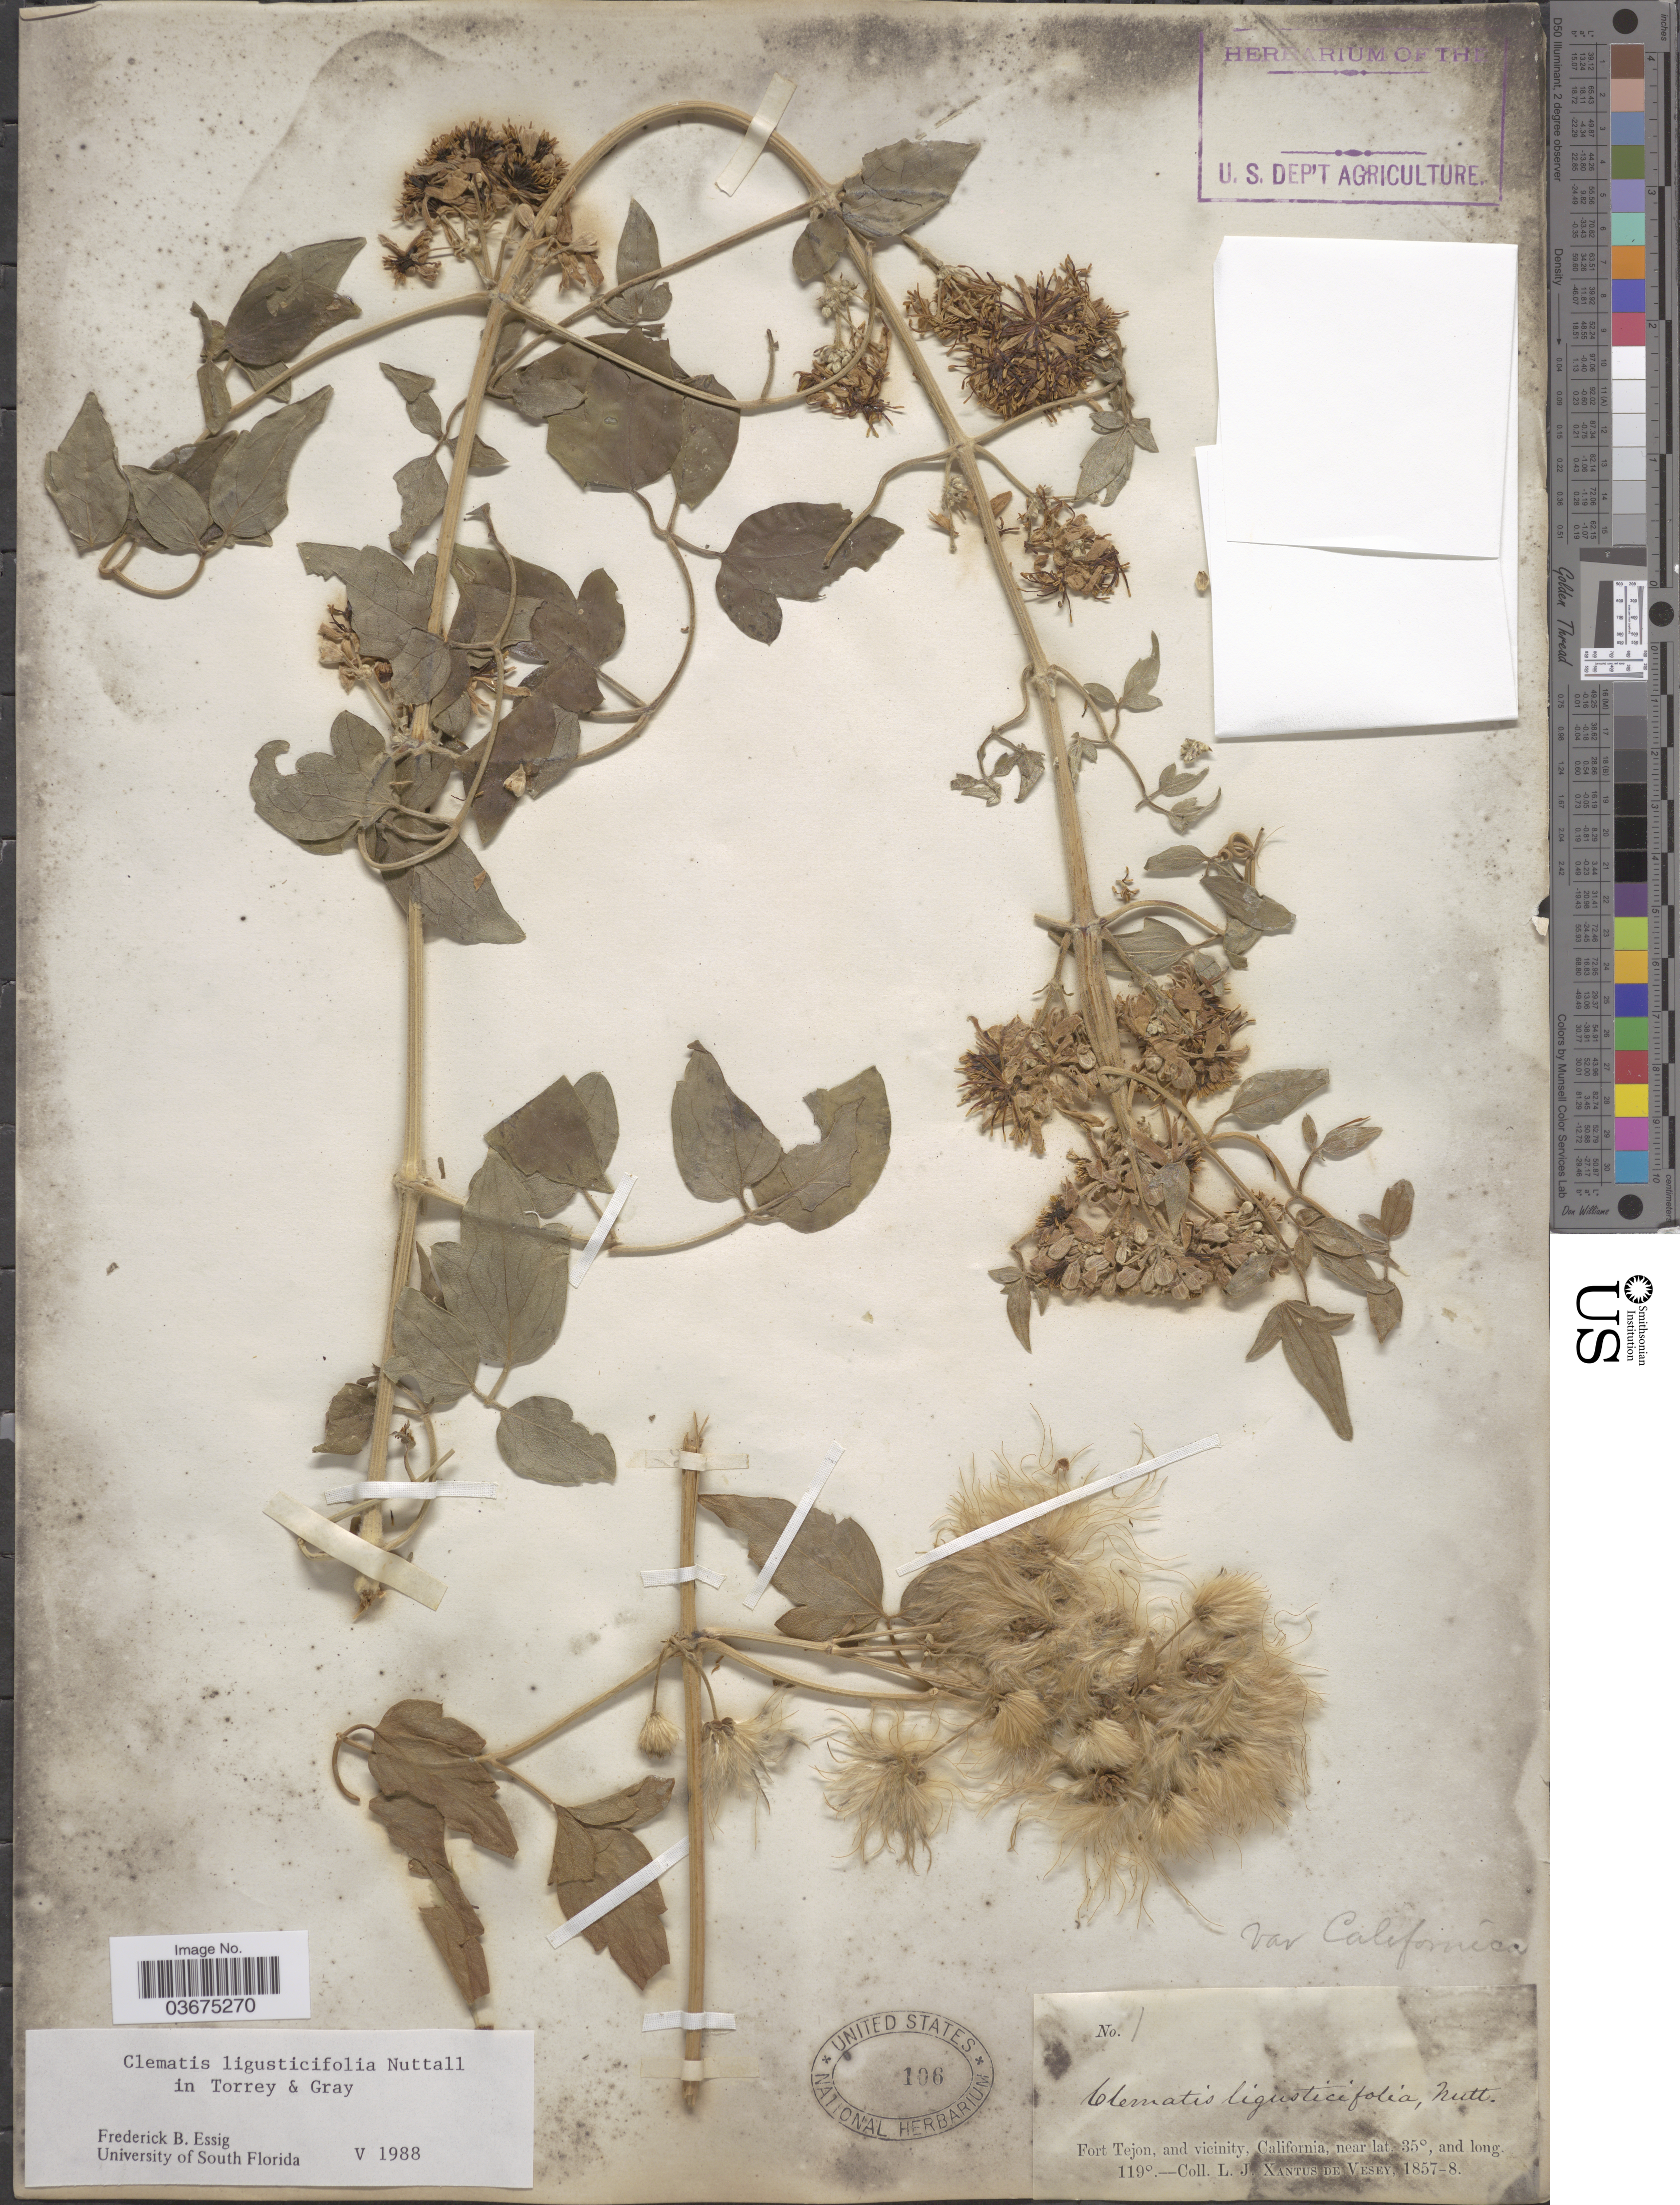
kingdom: Plantae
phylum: Tracheophyta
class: Magnoliopsida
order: Ranunculales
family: Ranunculaceae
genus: Clematis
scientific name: Clematis ligusticifolia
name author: Nutt.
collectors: L. Xantus de Vesey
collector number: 1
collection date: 1857/1858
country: United States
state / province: California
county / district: Kern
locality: Fort Tejon, and vicinity.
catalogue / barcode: US 106